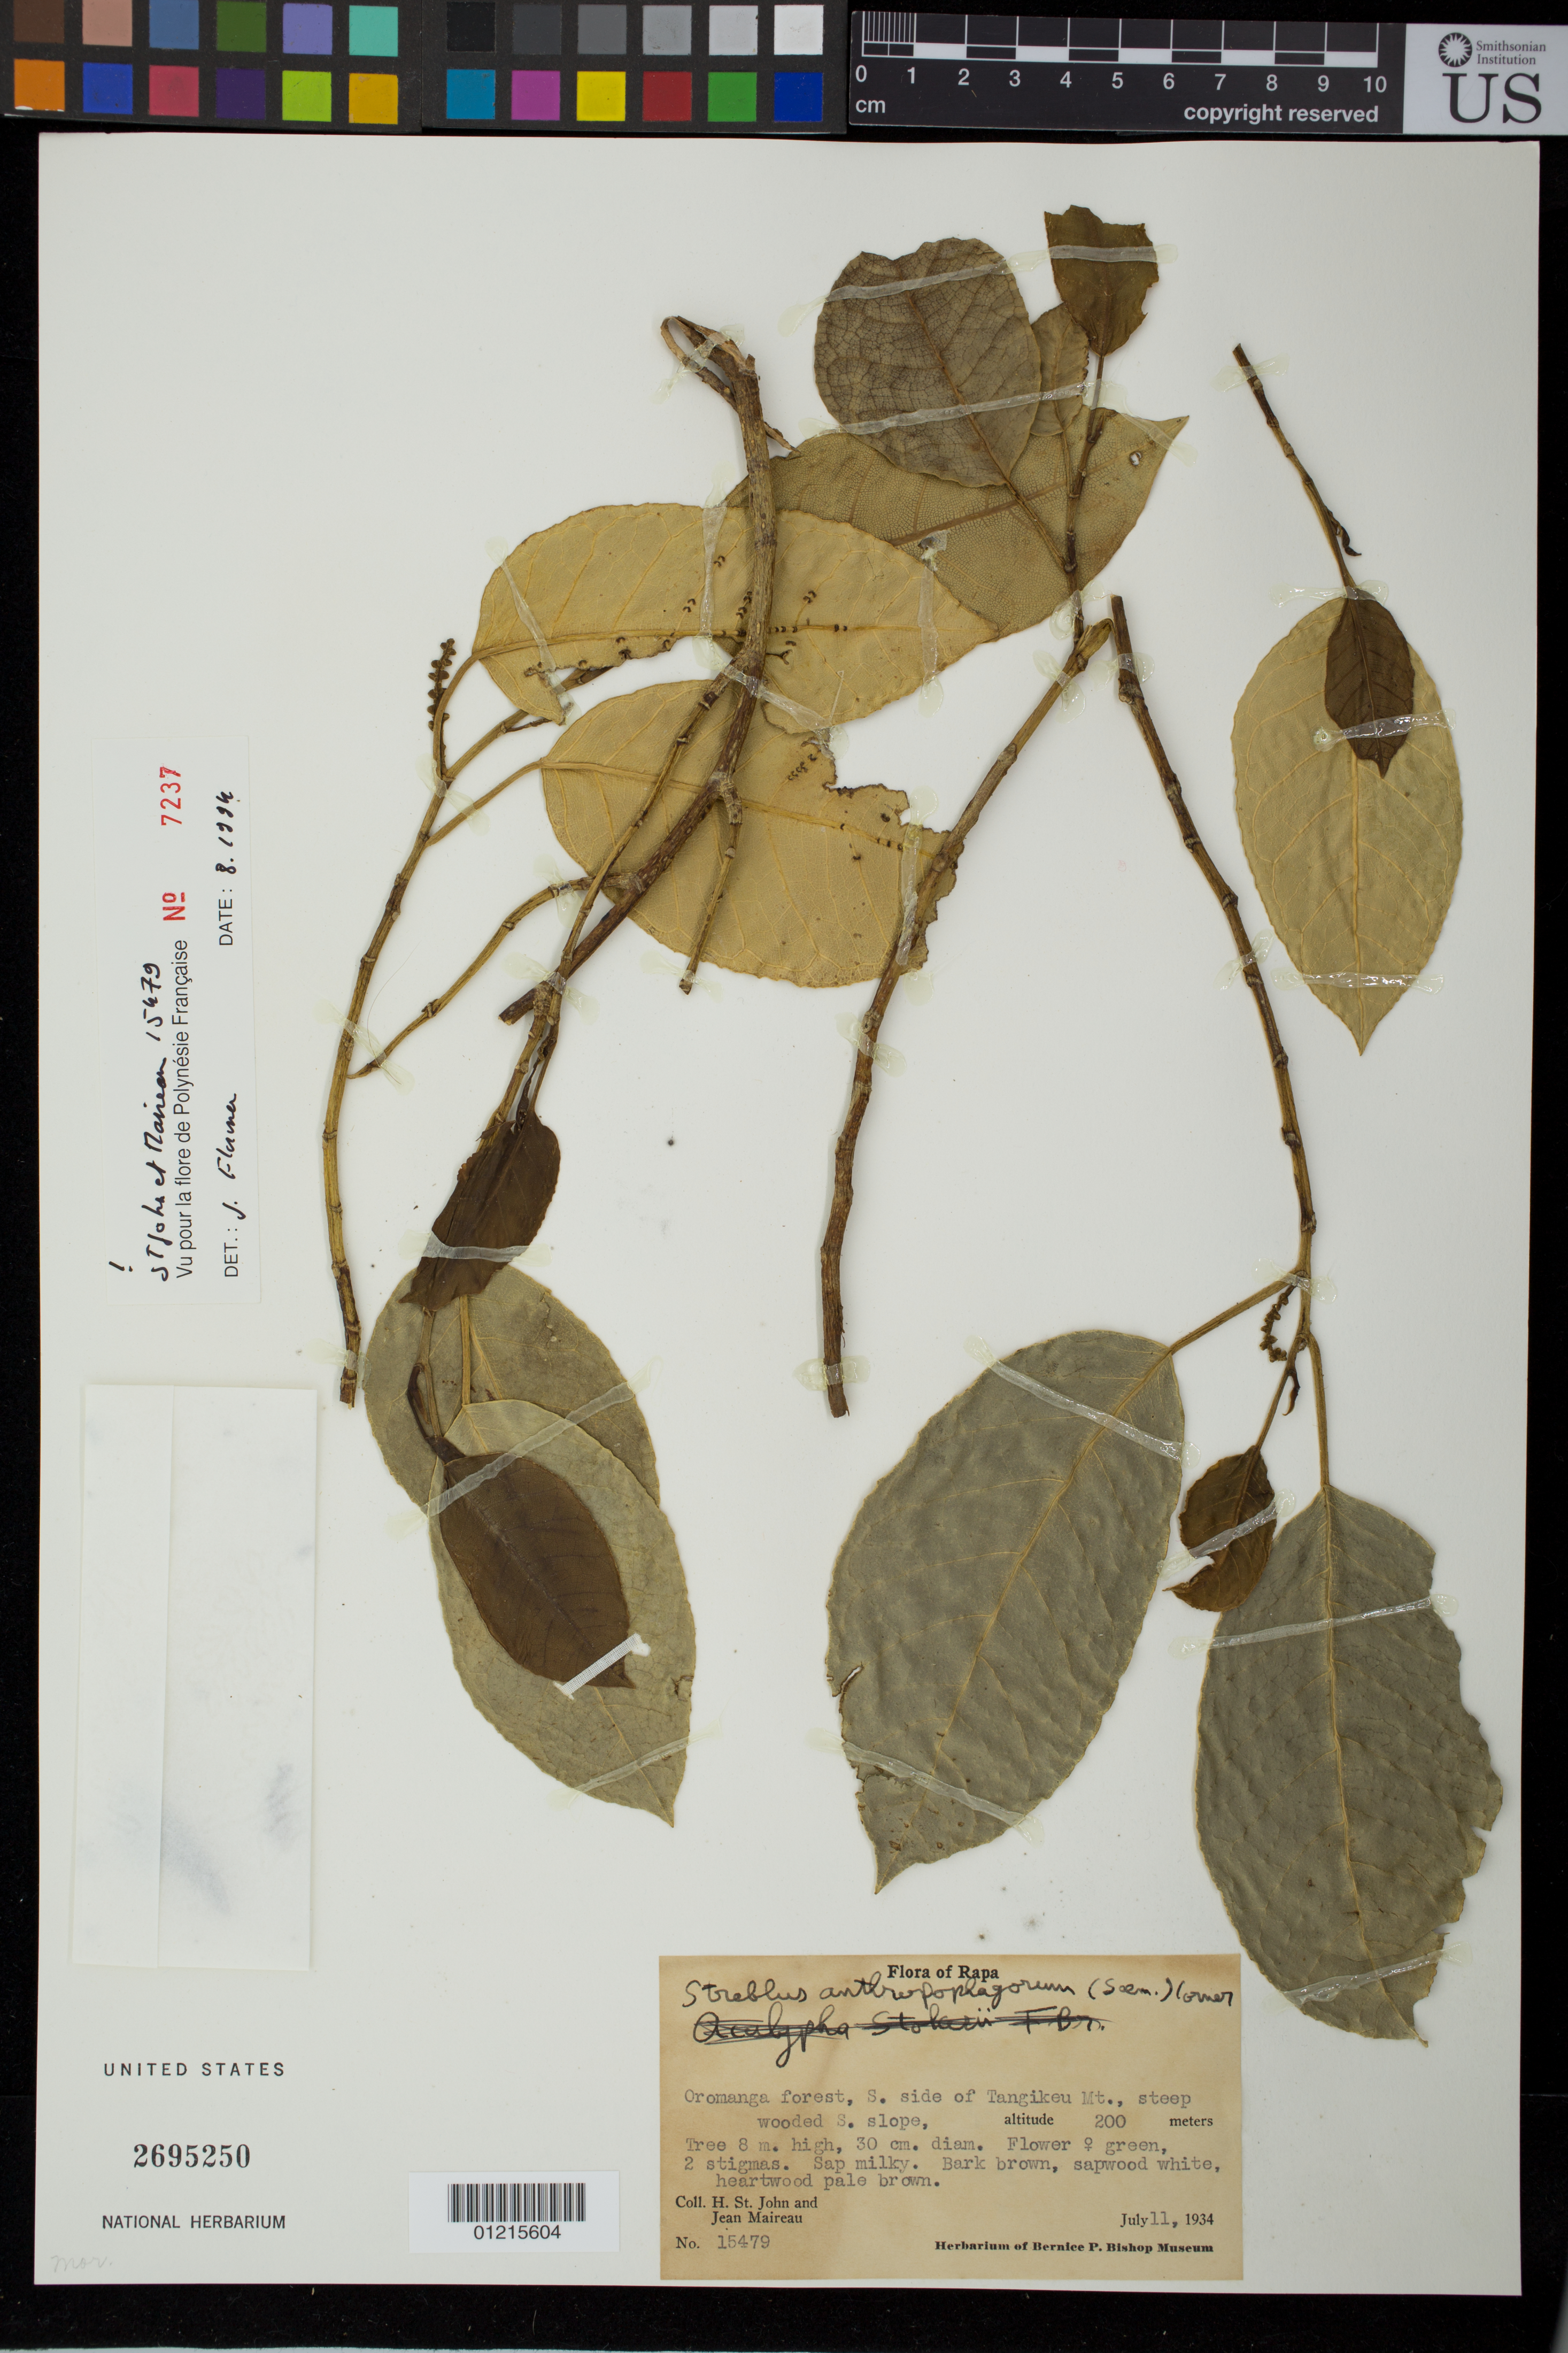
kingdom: Plantae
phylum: Tracheophyta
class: Magnoliopsida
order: Rosales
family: Moraceae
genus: Paratrophis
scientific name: Paratrophis anthropophagorum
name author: (Seem.) Benth. & Hook. f. ex Drake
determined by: Wagner, W. L., (BOT), Smithsonian Institution - National Museum of Natural History (UNITED STATES)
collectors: H. St. John & J. Maireau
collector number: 15479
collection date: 1934-07-11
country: French Polynesia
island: Rapa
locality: Oromanga forest, S. Side of Tangikeu Mt.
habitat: Steep wooded slop.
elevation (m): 200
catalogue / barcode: US 2695250